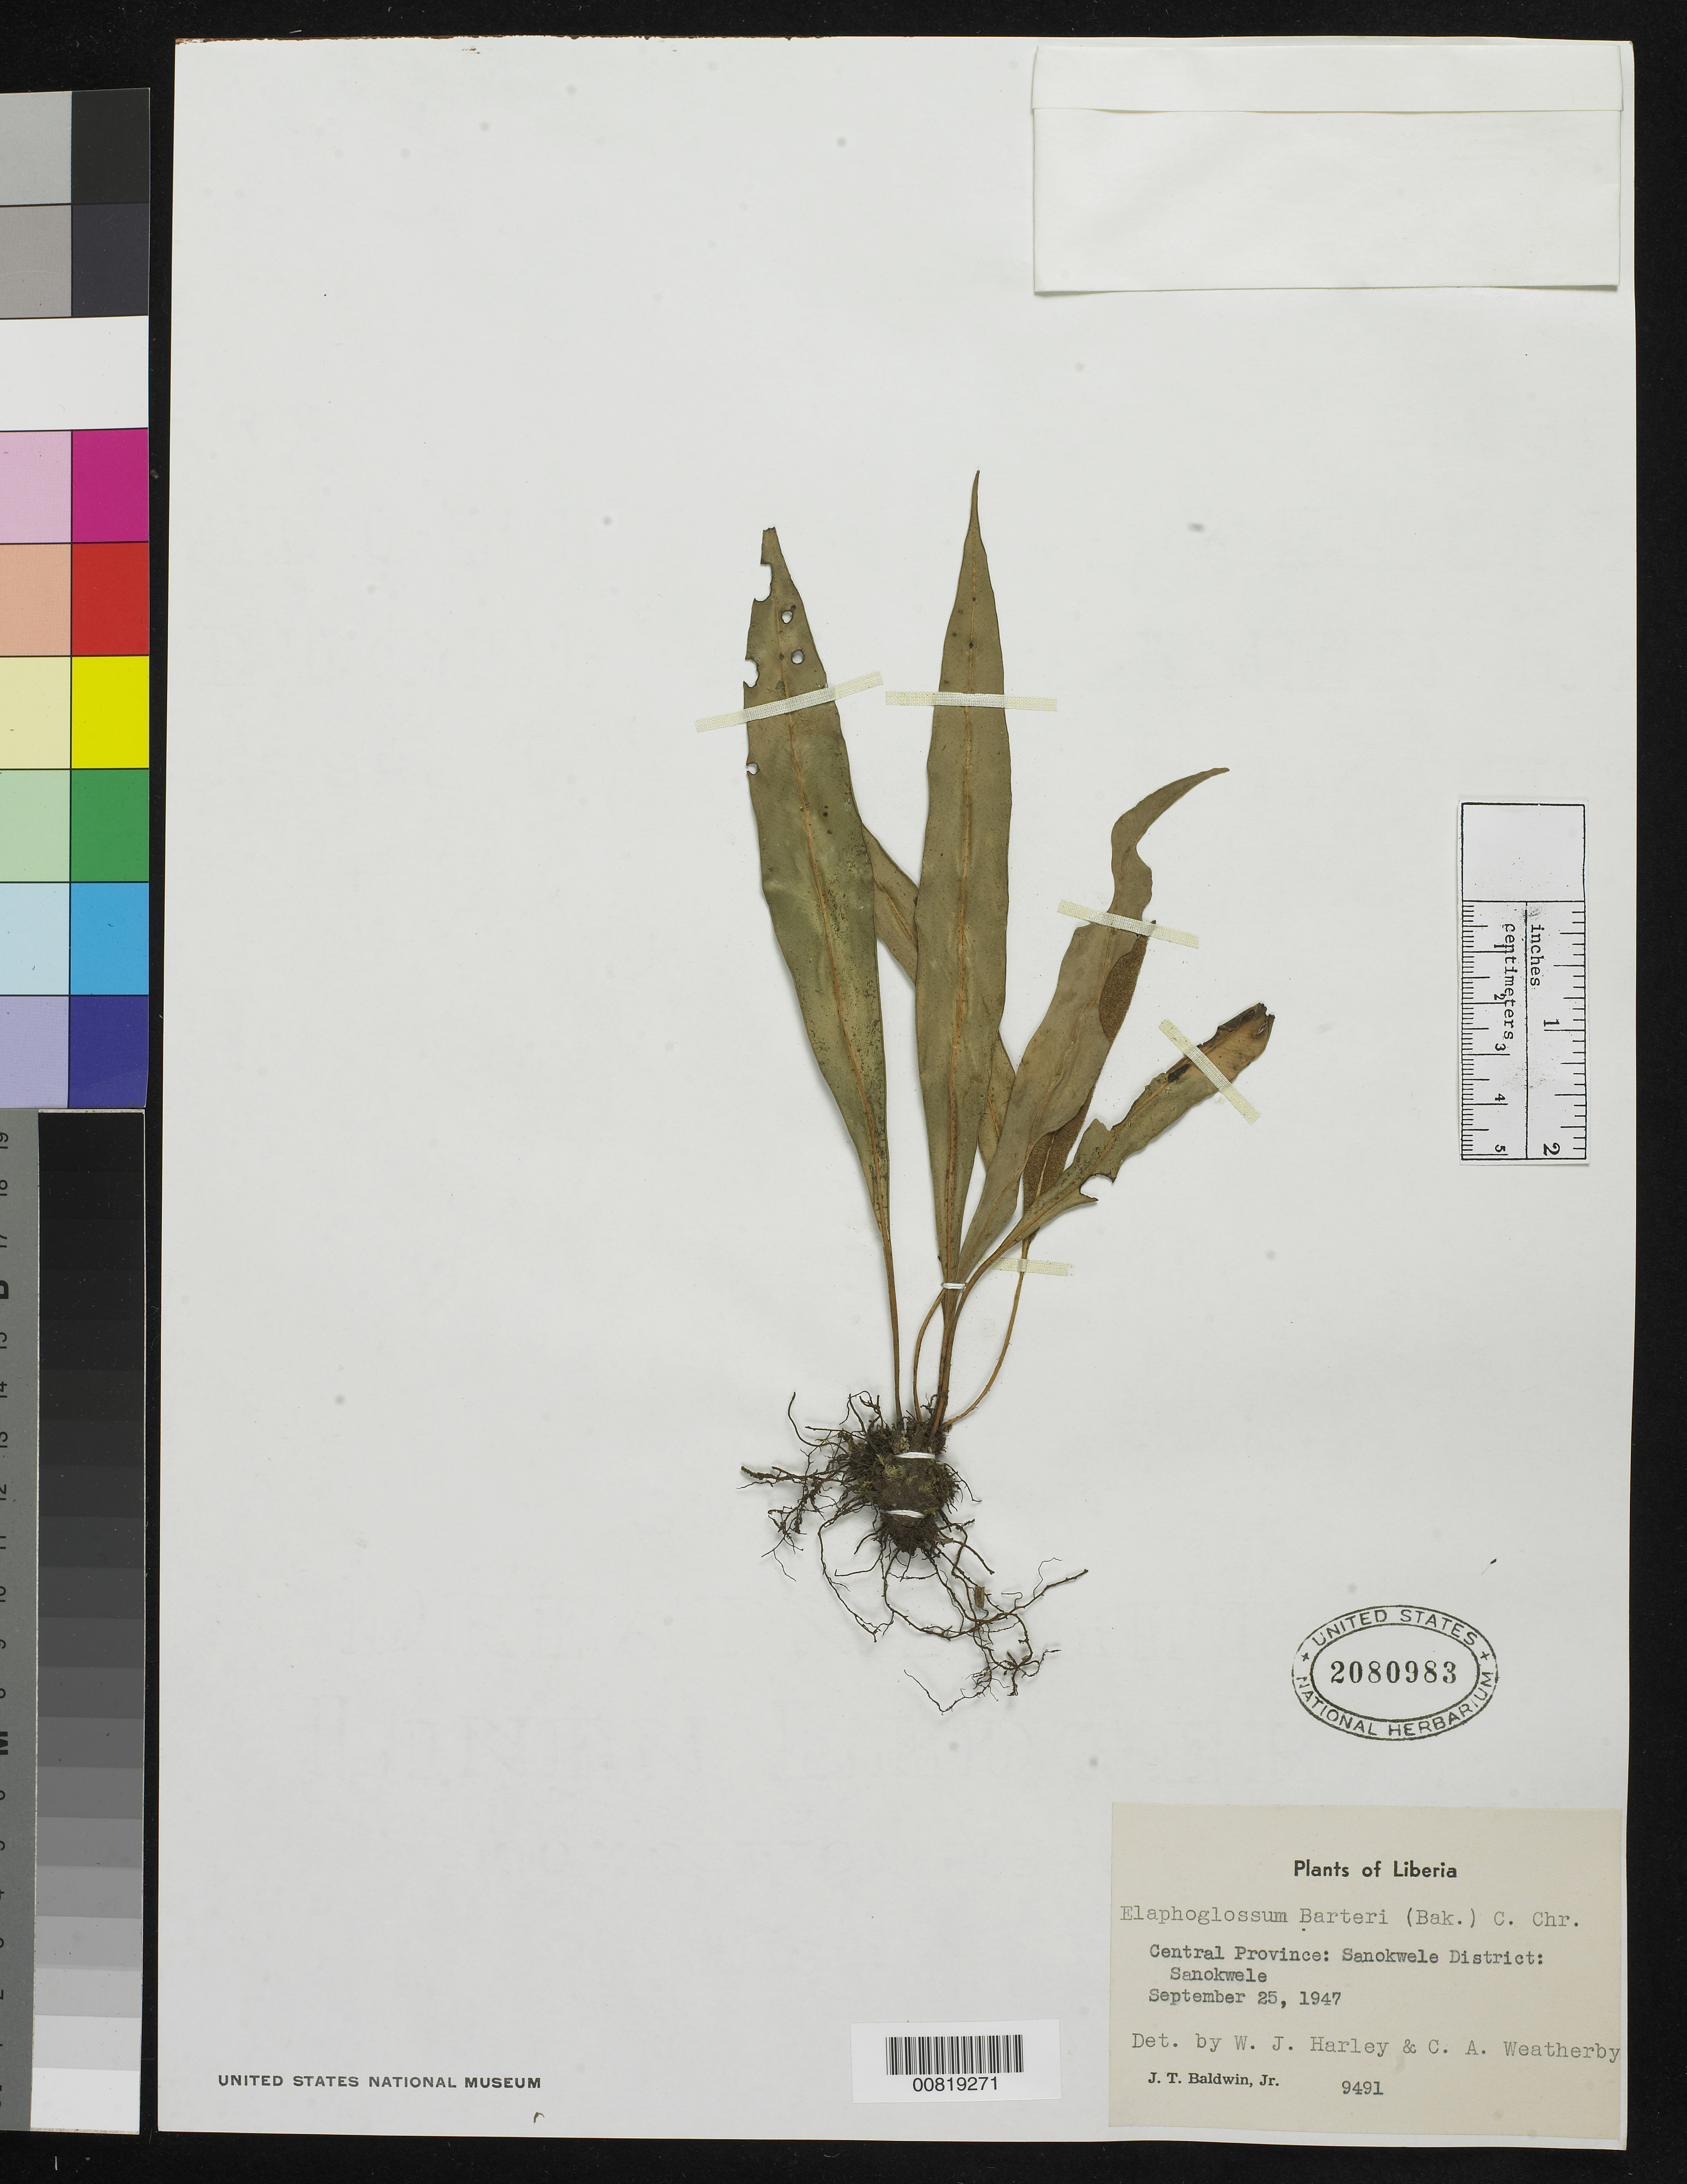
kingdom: Plantae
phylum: Tracheophyta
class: Polypodiopsida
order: Polypodiales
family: Dryopteridaceae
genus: Elaphoglossum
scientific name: Elaphoglossum barteri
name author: (Baker) C. Chr.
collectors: J. T. Baldwin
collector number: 9491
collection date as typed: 25 Sep 1947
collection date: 1947-09-25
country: Liberia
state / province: Nimba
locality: Central Province: Sanokwele District, Sanokwele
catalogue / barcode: US 2080983